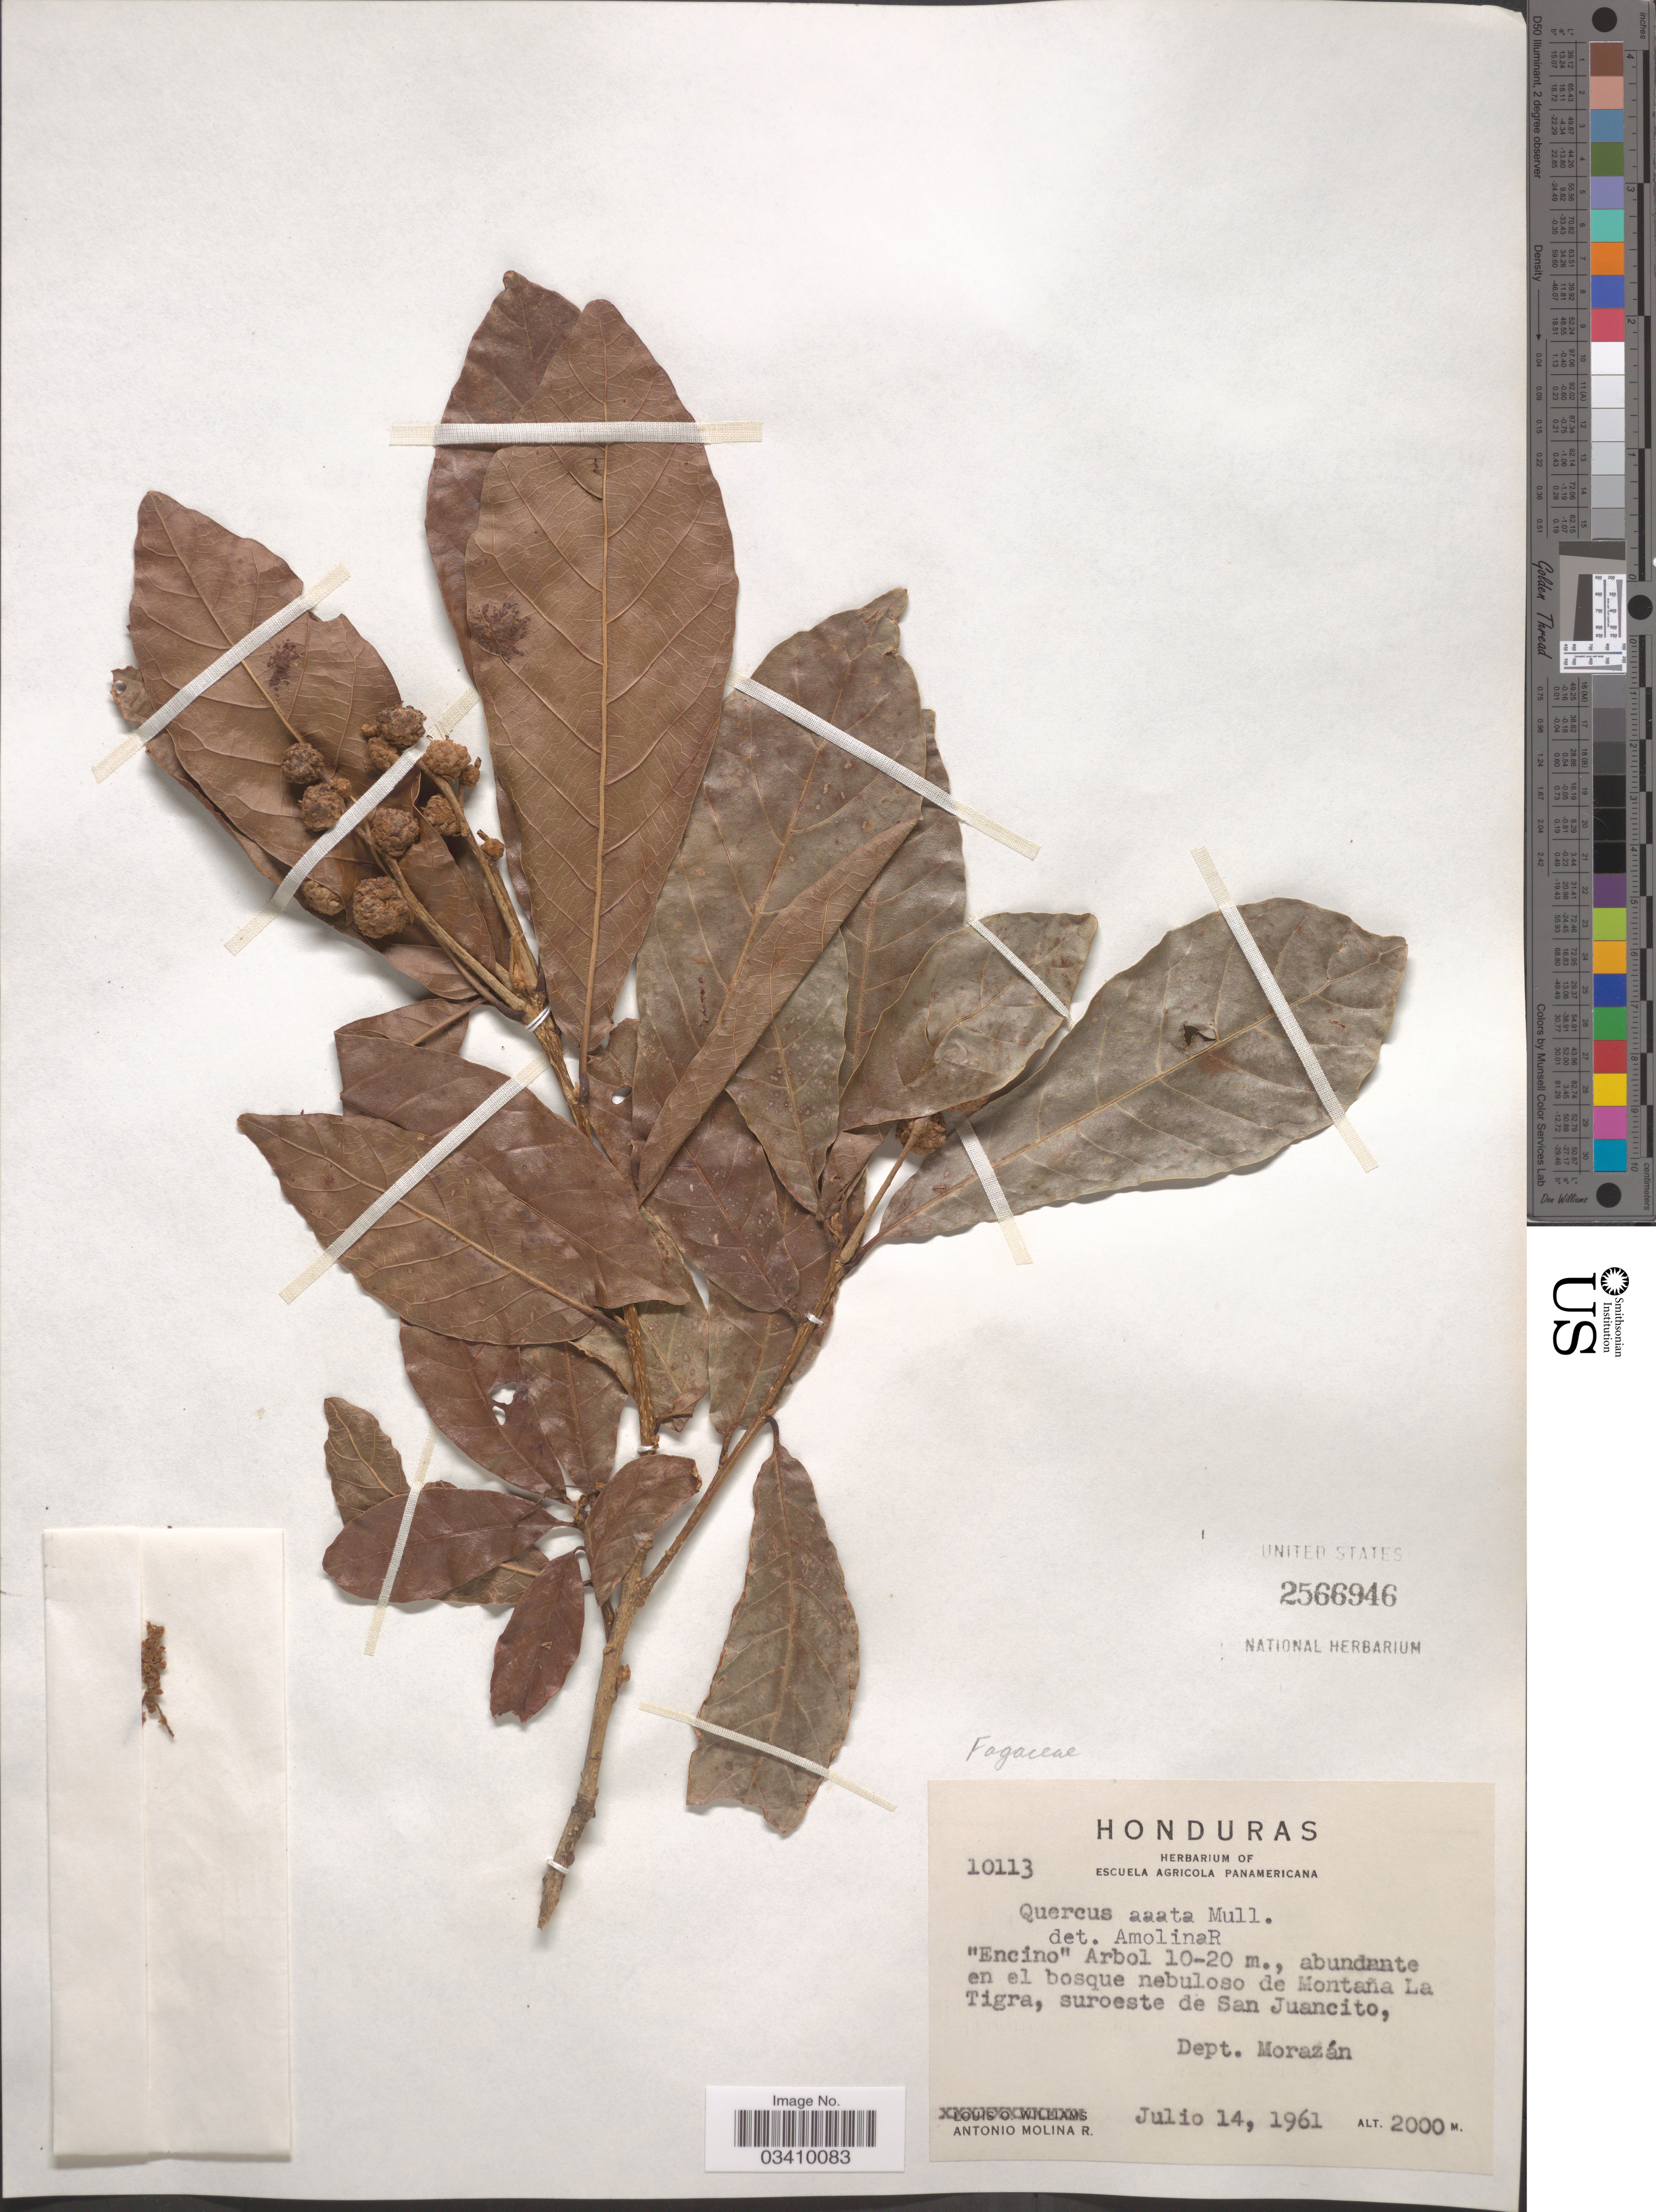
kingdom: Plantae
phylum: Tracheophyta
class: Magnoliopsida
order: Fagales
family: Fagaceae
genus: Quercus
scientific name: Quercus aaata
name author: C.H. Müll.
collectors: A. Molina R.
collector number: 10113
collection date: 1961-07-14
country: Honduras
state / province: Fco. Morazán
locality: Abudante en el bosque nebuloso de Montaña La Tigra, suroeste de San Juancito, Dept. Morazán.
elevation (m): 2000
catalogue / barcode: US 2566946